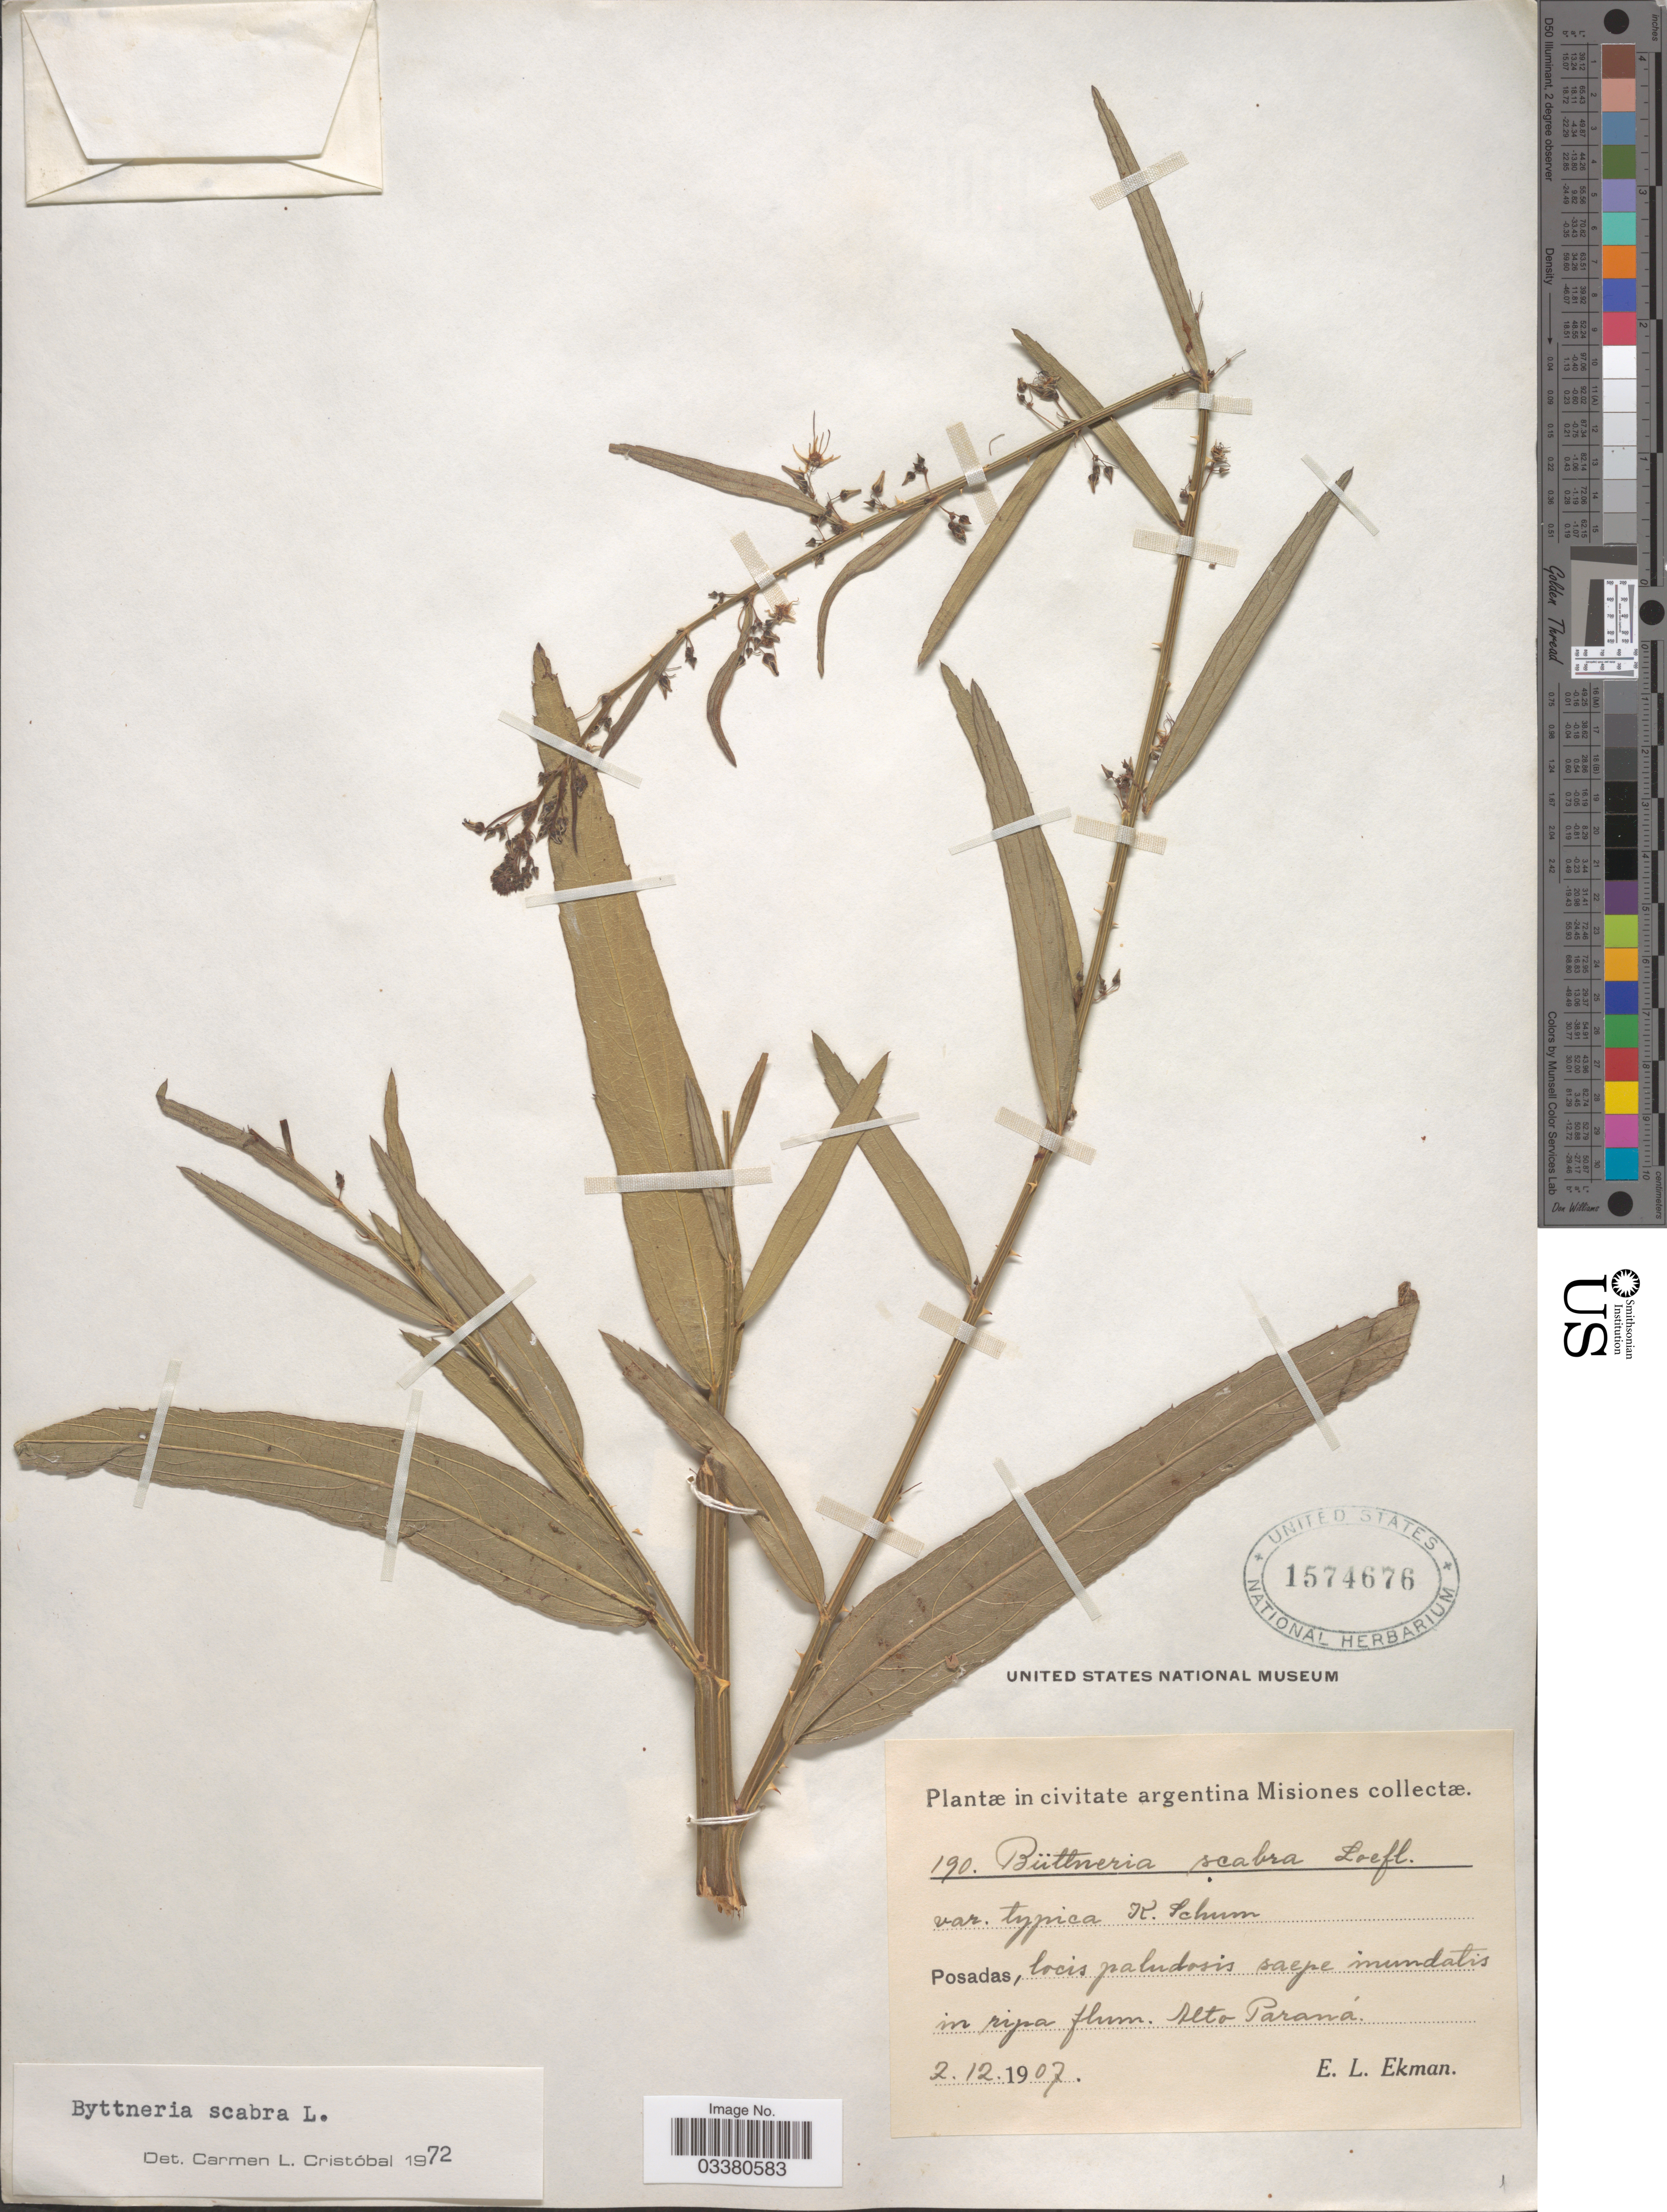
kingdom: Plantae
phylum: Tracheophyta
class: Magnoliopsida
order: Malvales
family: Malvaceae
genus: Byttneria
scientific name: Byttneria scabra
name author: L.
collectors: E. L. Ekman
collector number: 190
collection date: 1907-12-02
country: Argentina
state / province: Misiones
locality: Posadas, locis paludosis saepe inundatis in ripa flum. Alto Paraná.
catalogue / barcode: US 1574676